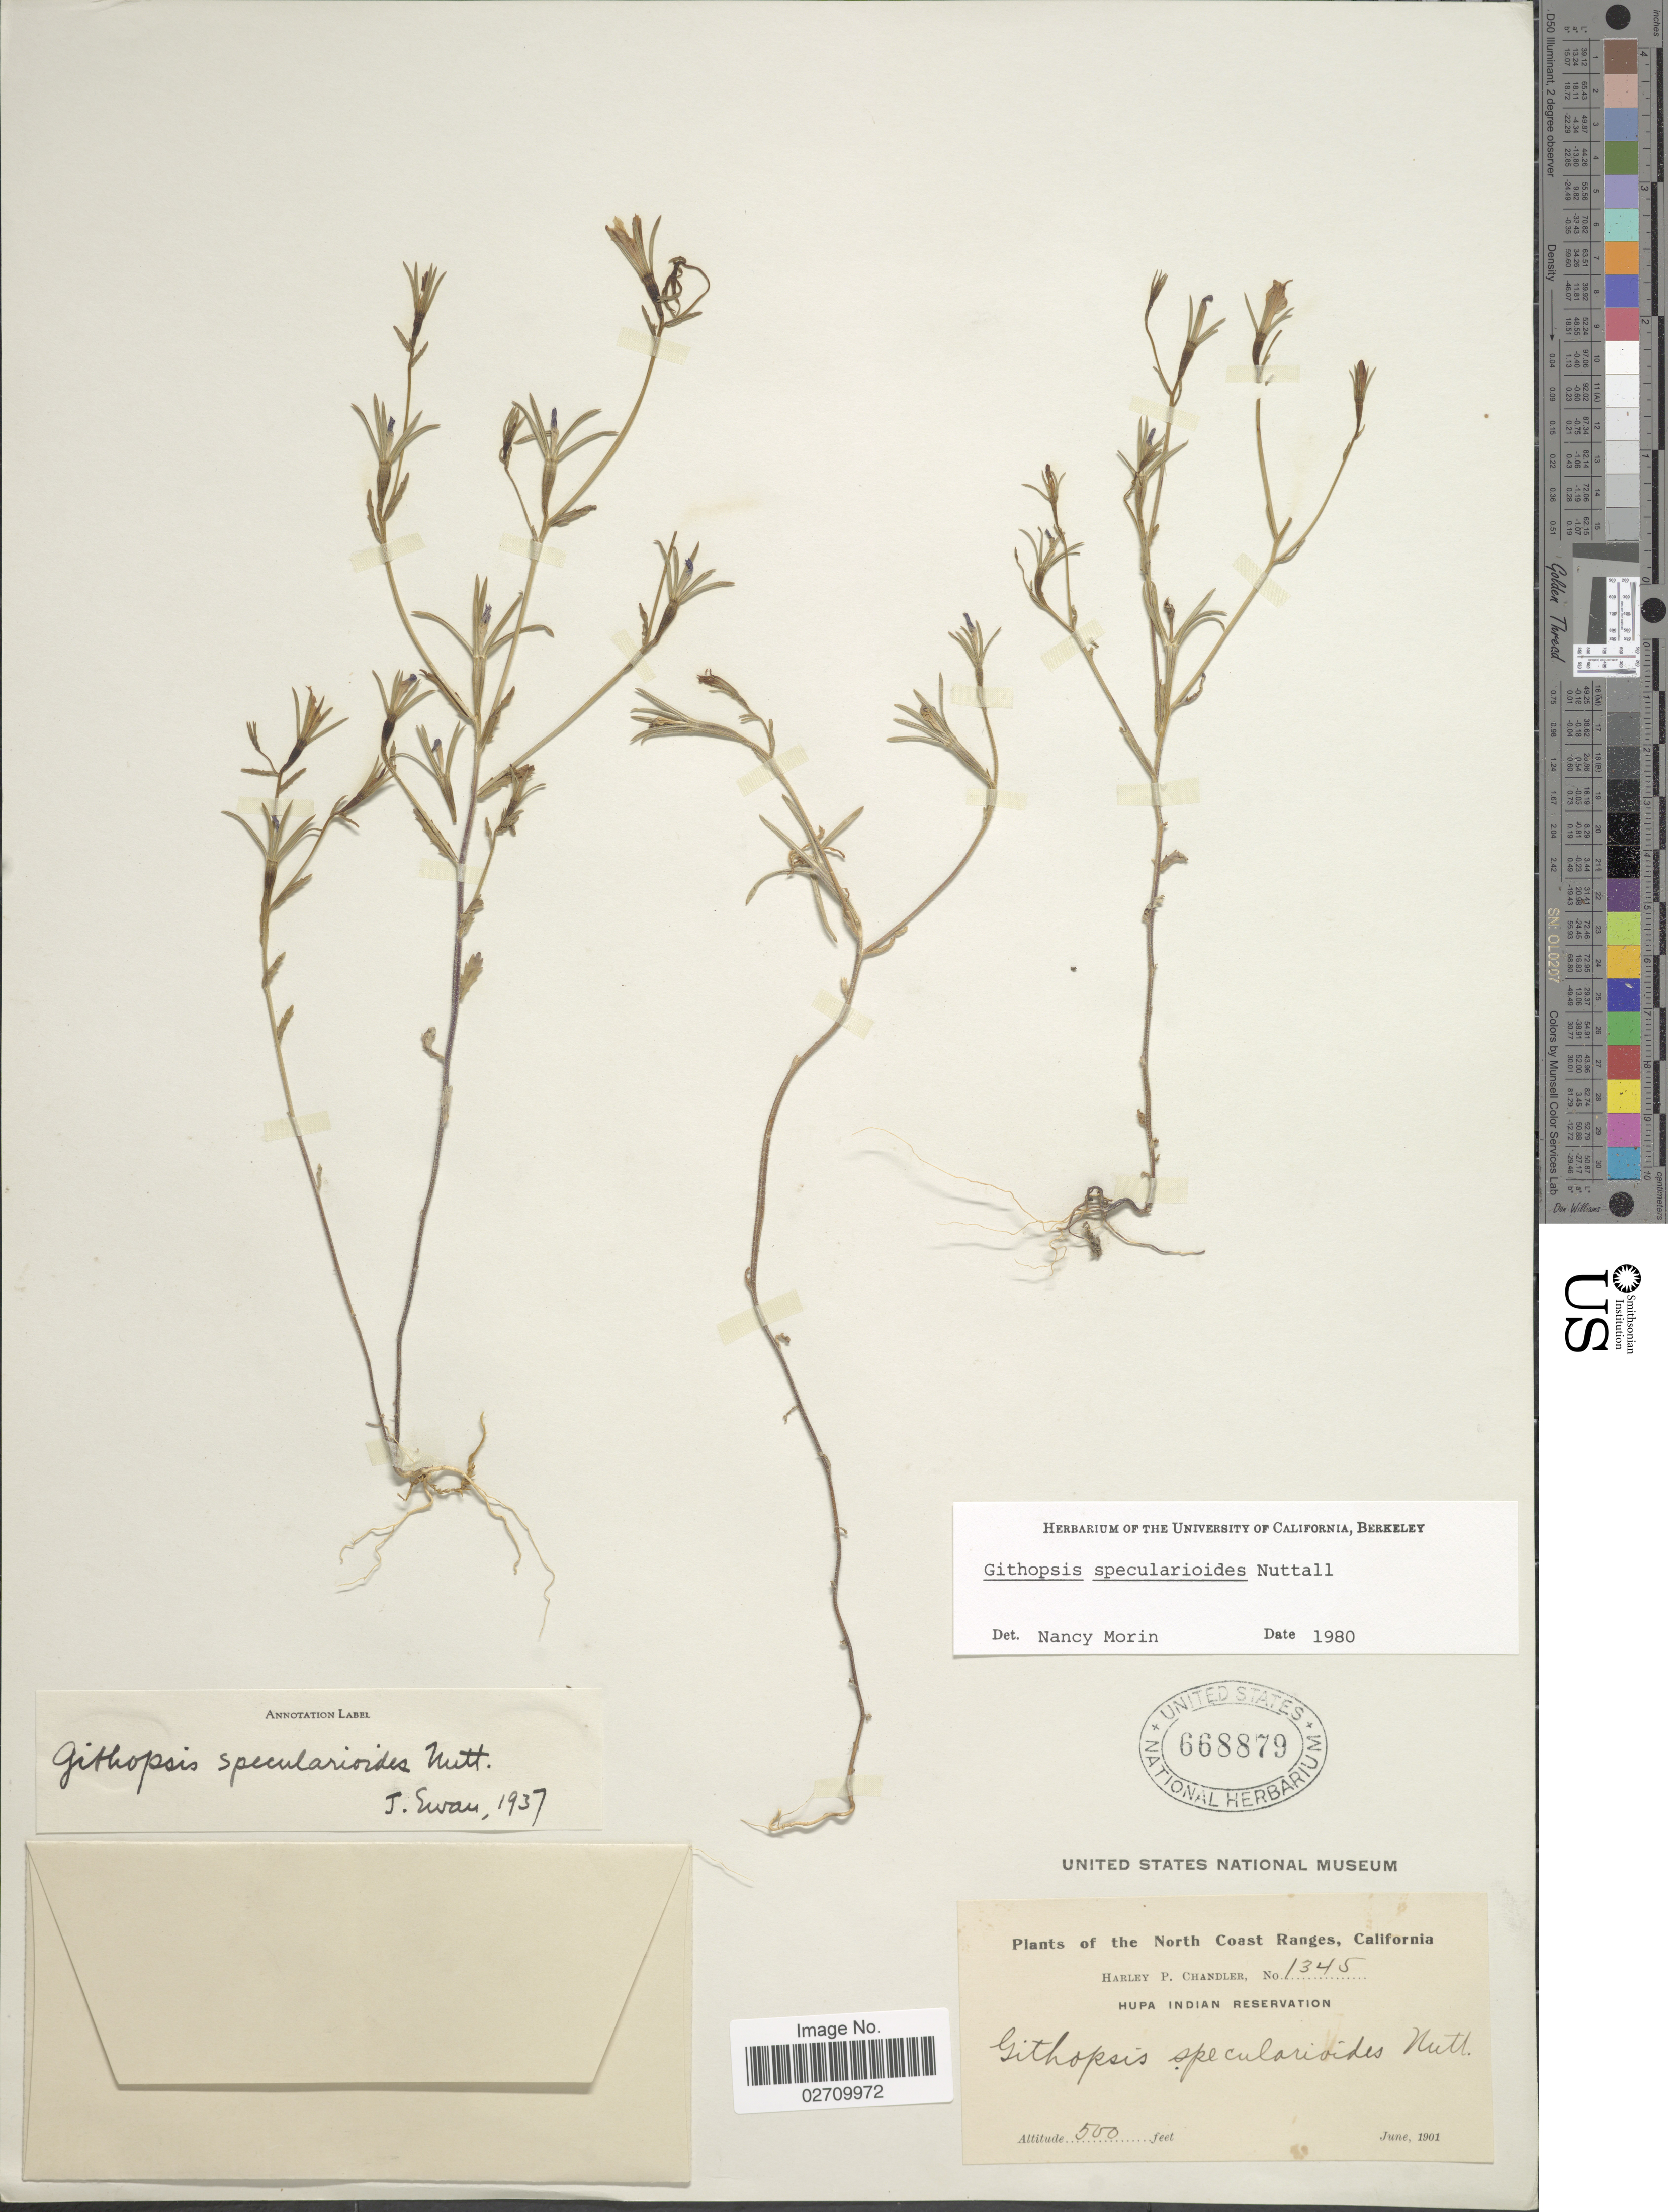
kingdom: Plantae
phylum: Tracheophyta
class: Magnoliopsida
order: Asterales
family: Campanulaceae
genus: Githopsis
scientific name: Githopsis specularioides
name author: Nutt.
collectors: H. Chandler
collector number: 1345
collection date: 1901-06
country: United States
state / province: California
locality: North Coast Ranges. Hupa Indian Reservation [unsure placement]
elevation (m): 152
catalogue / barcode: US 668879